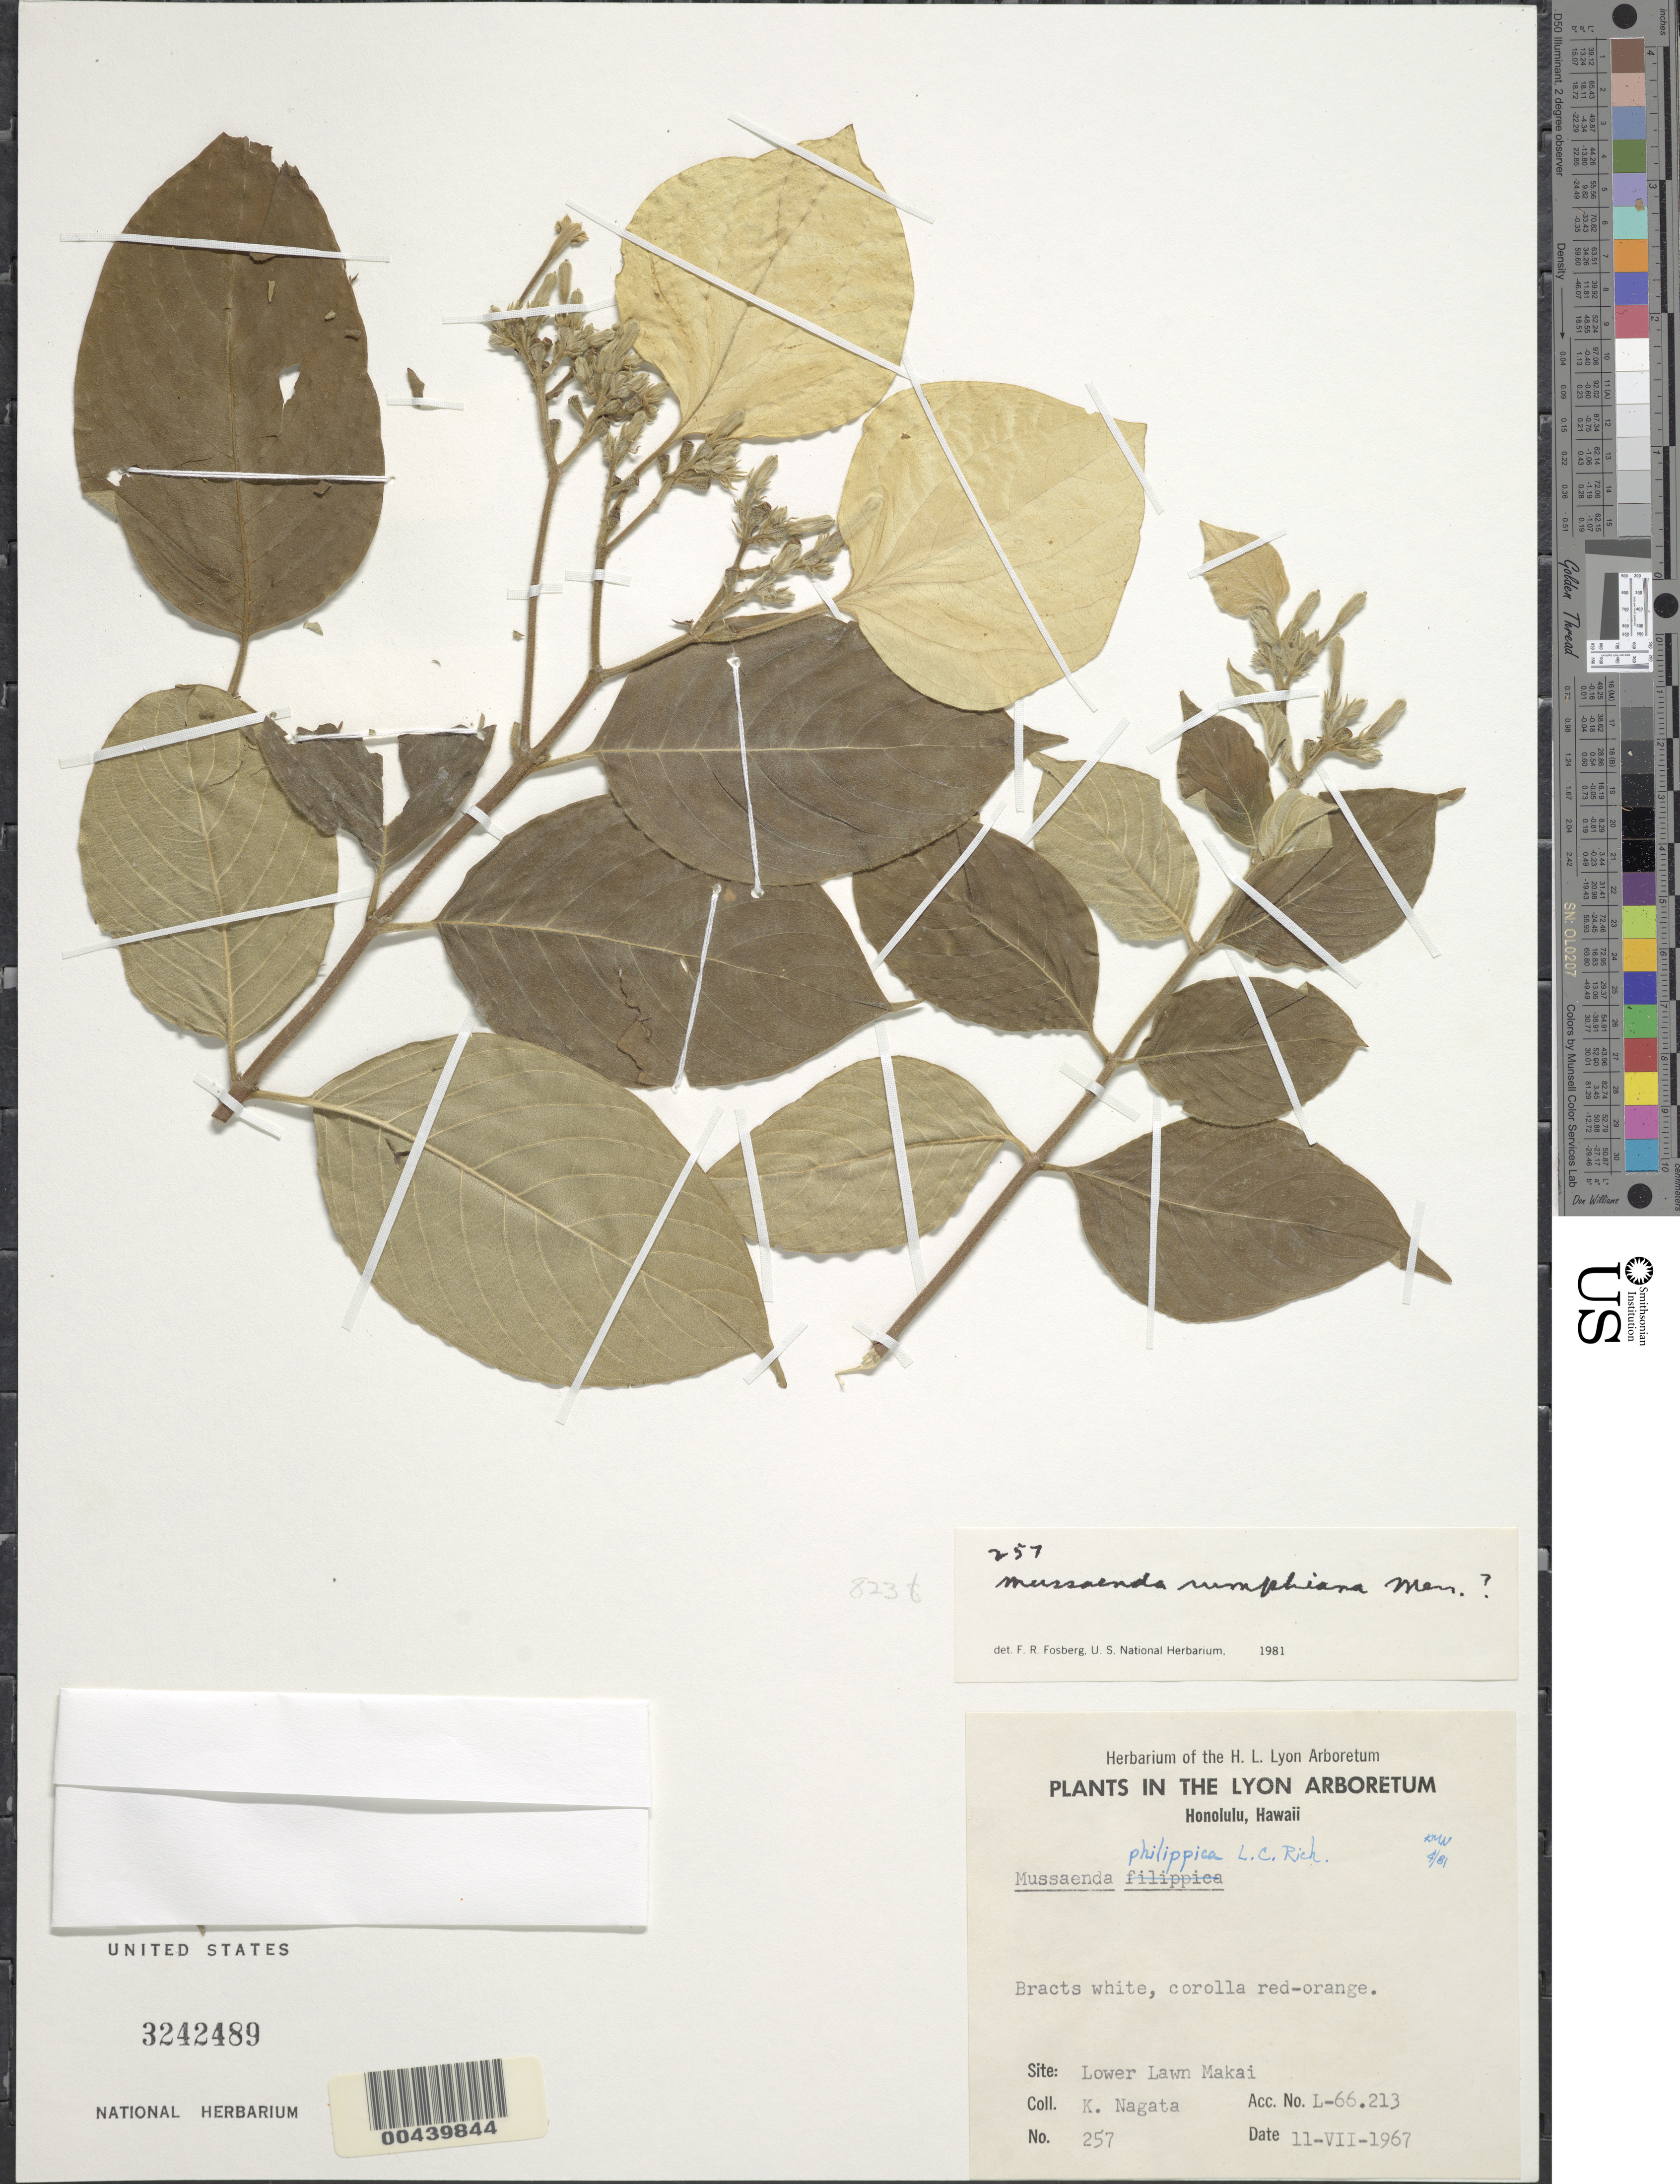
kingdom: Plantae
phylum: Tracheophyta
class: Magnoliopsida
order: Gentianales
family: Rubiaceae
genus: Mussaenda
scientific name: Mussaenda rumphiana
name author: Merr.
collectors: K. Nagata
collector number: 257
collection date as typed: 11 Jul 1967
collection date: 1967-07-11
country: United States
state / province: Hawaii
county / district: Honolulu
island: Oahu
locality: In the Lyon Arboretum, Site: Lower Lawn Makai, Honolulu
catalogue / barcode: US 3242489